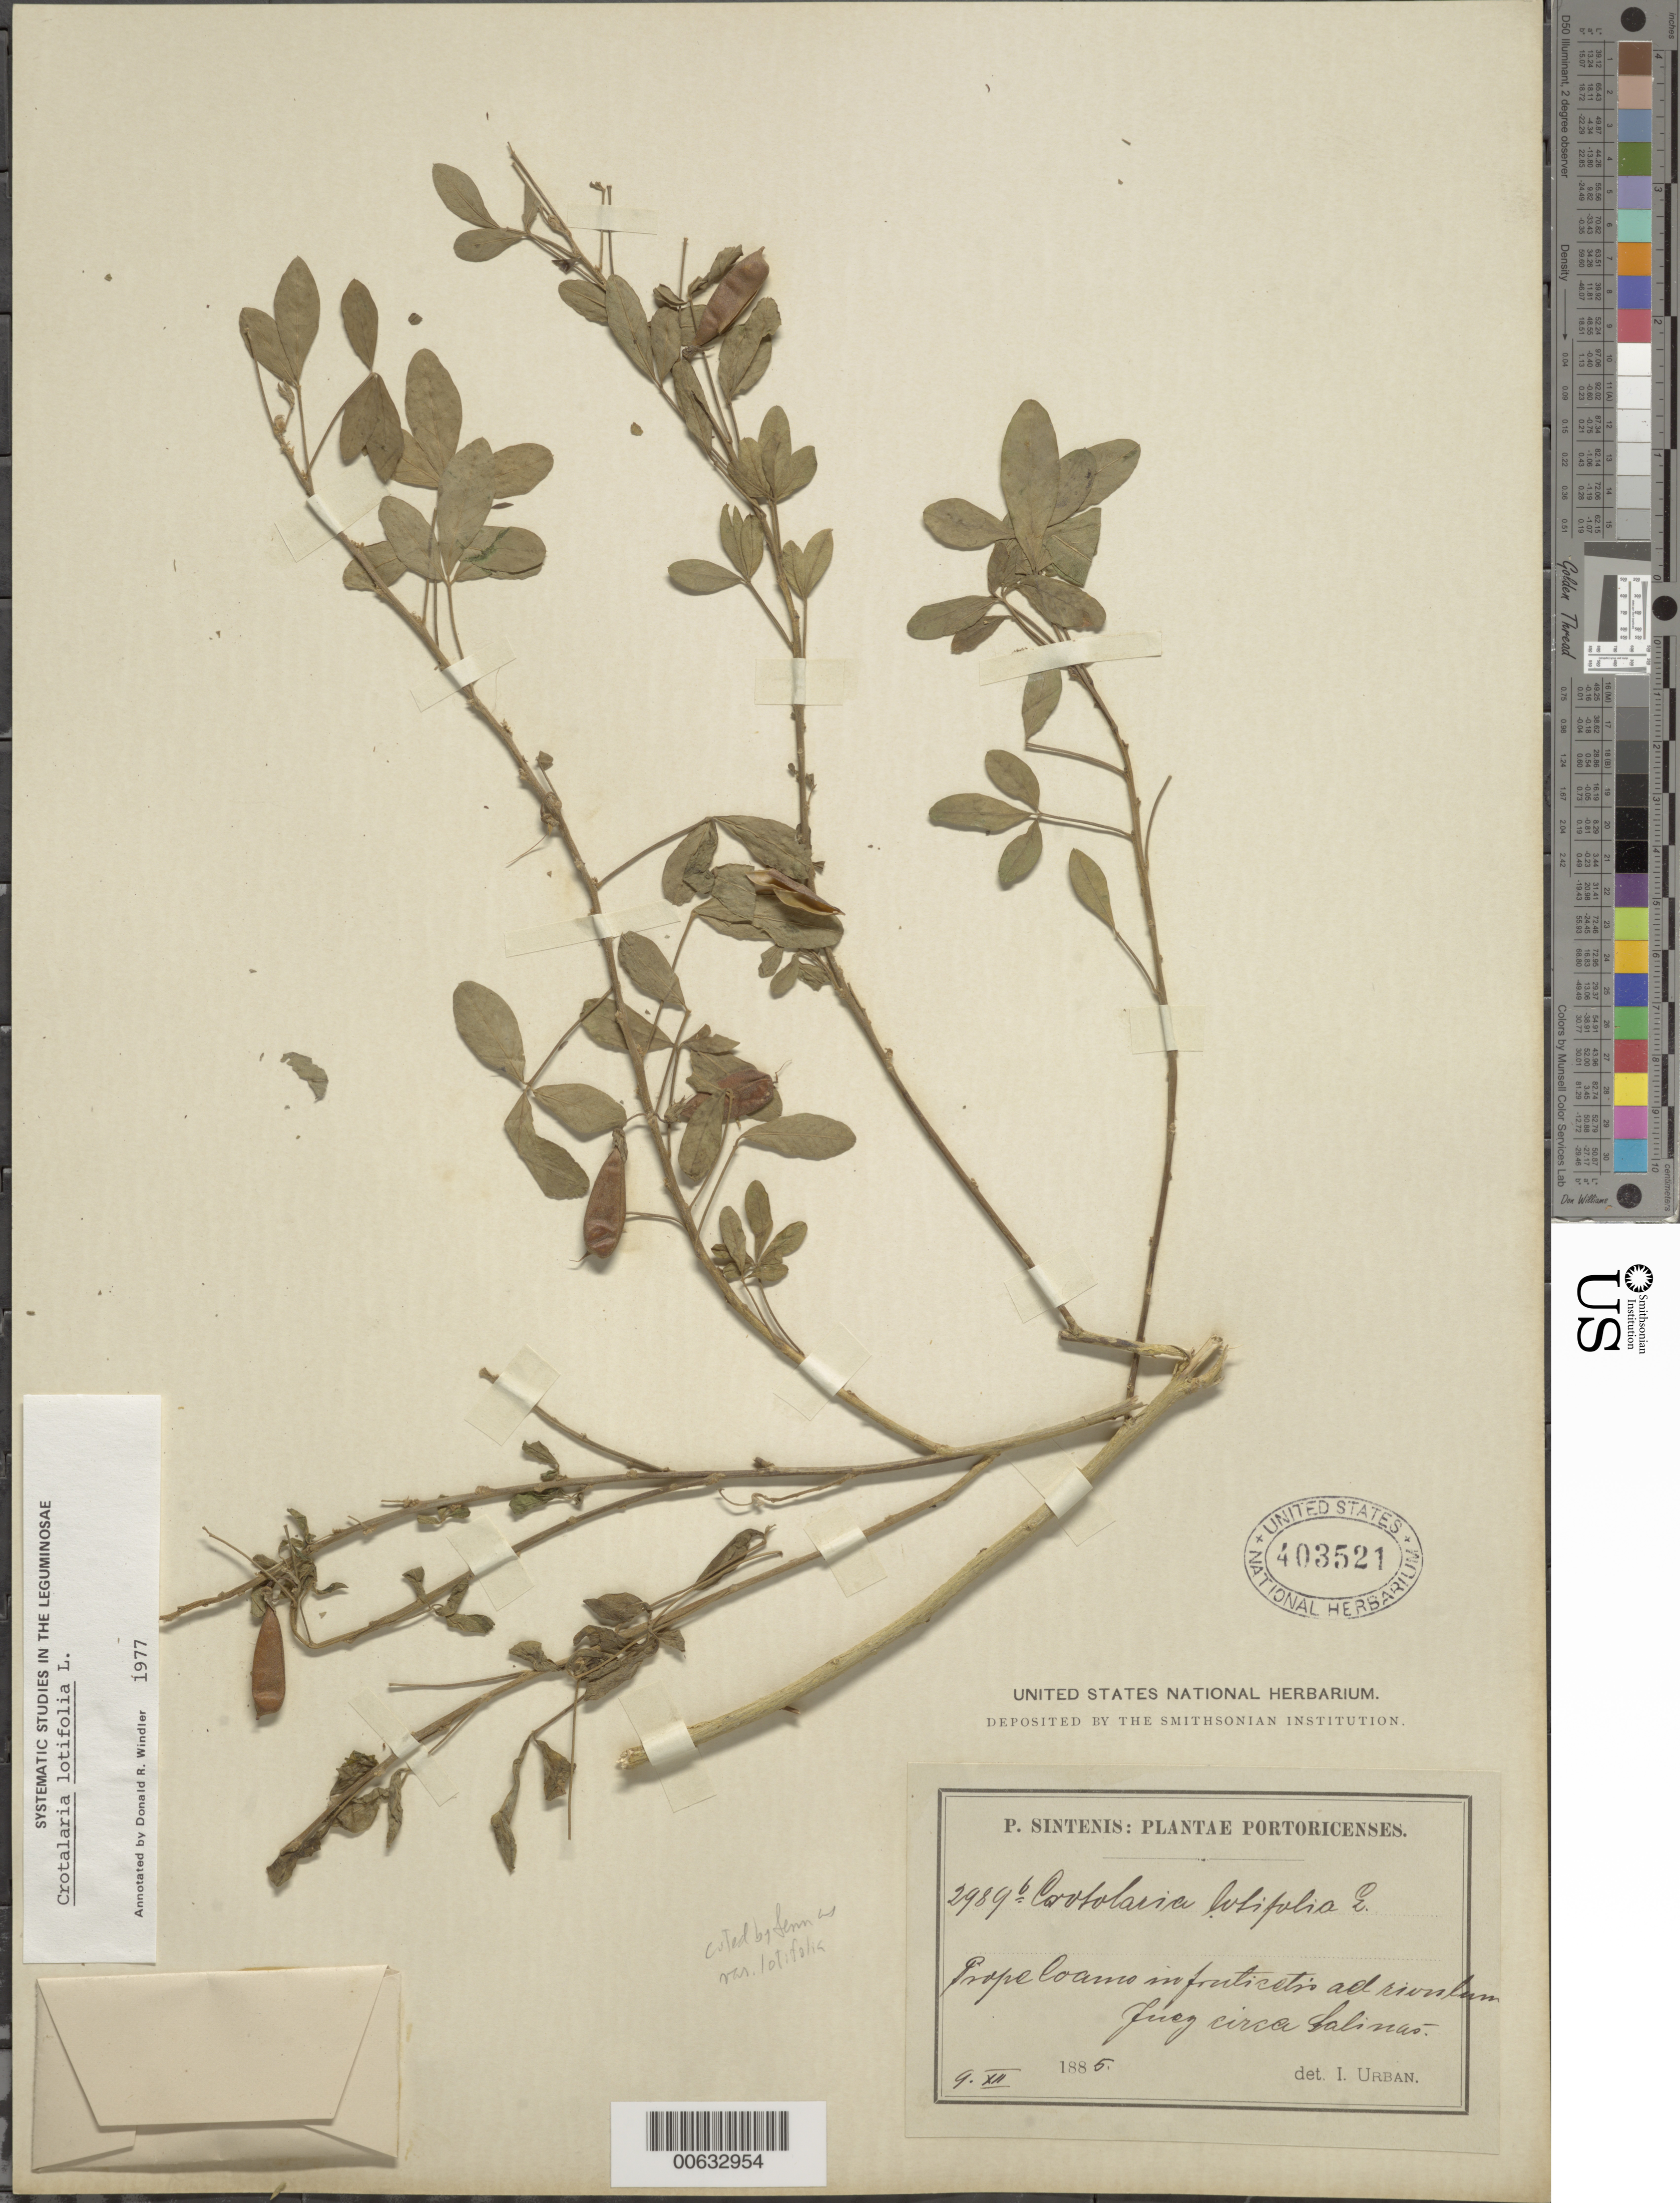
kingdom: Plantae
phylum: Tracheophyta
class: Magnoliopsida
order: Fabales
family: Fabaceae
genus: Crotalaria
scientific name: Crotalaria latifolia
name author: L.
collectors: P. Sintenis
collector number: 2989 b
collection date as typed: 09 Dec 1885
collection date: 1885-12-09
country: Puerto Rico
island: Greater Antilles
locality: Prope Coamo, in fruticetis ad rivulum Luiz circa Salinas.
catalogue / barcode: US 403521